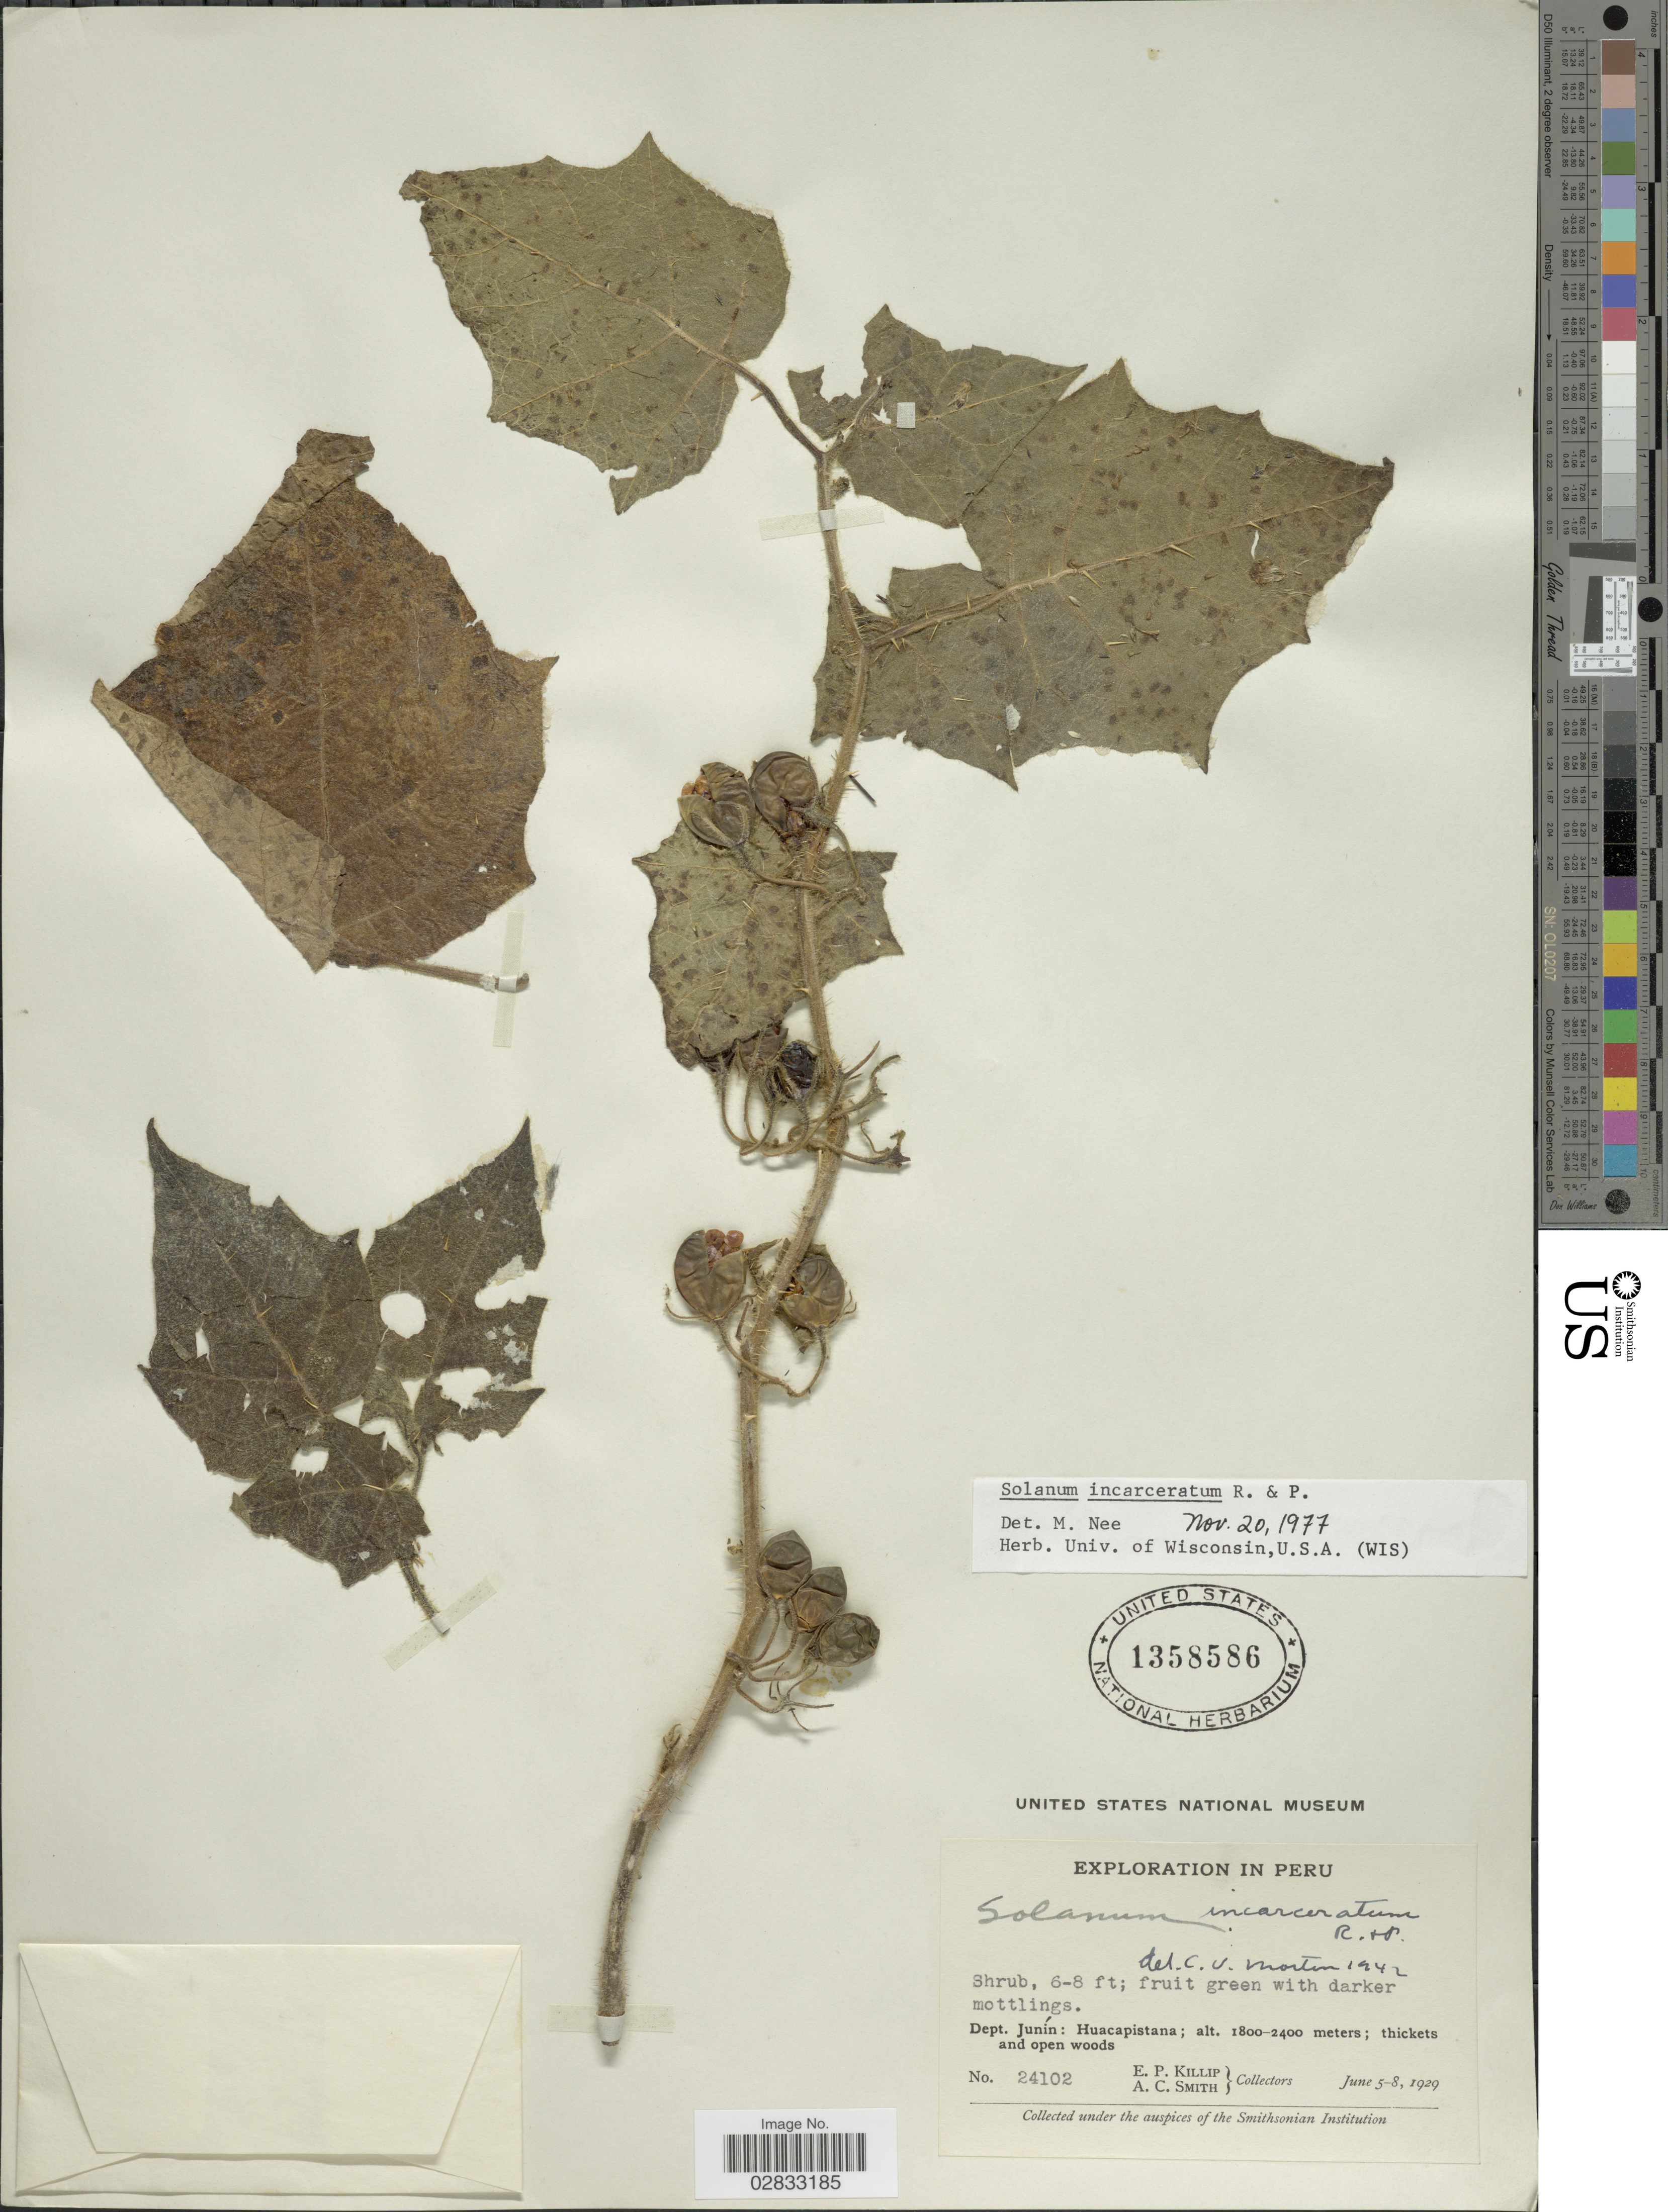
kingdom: Plantae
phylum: Tracheophyta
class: Magnoliopsida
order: Solanales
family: Solanaceae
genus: Solanum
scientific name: Solanum incarceratum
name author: Ruiz & Pav.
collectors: E. P. Killip & A. C. Smith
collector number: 24102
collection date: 1929-06-05/1929-06-08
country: Peru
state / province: Junín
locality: Dept. Junín: Huacapistana.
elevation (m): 1800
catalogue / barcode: US 1358586